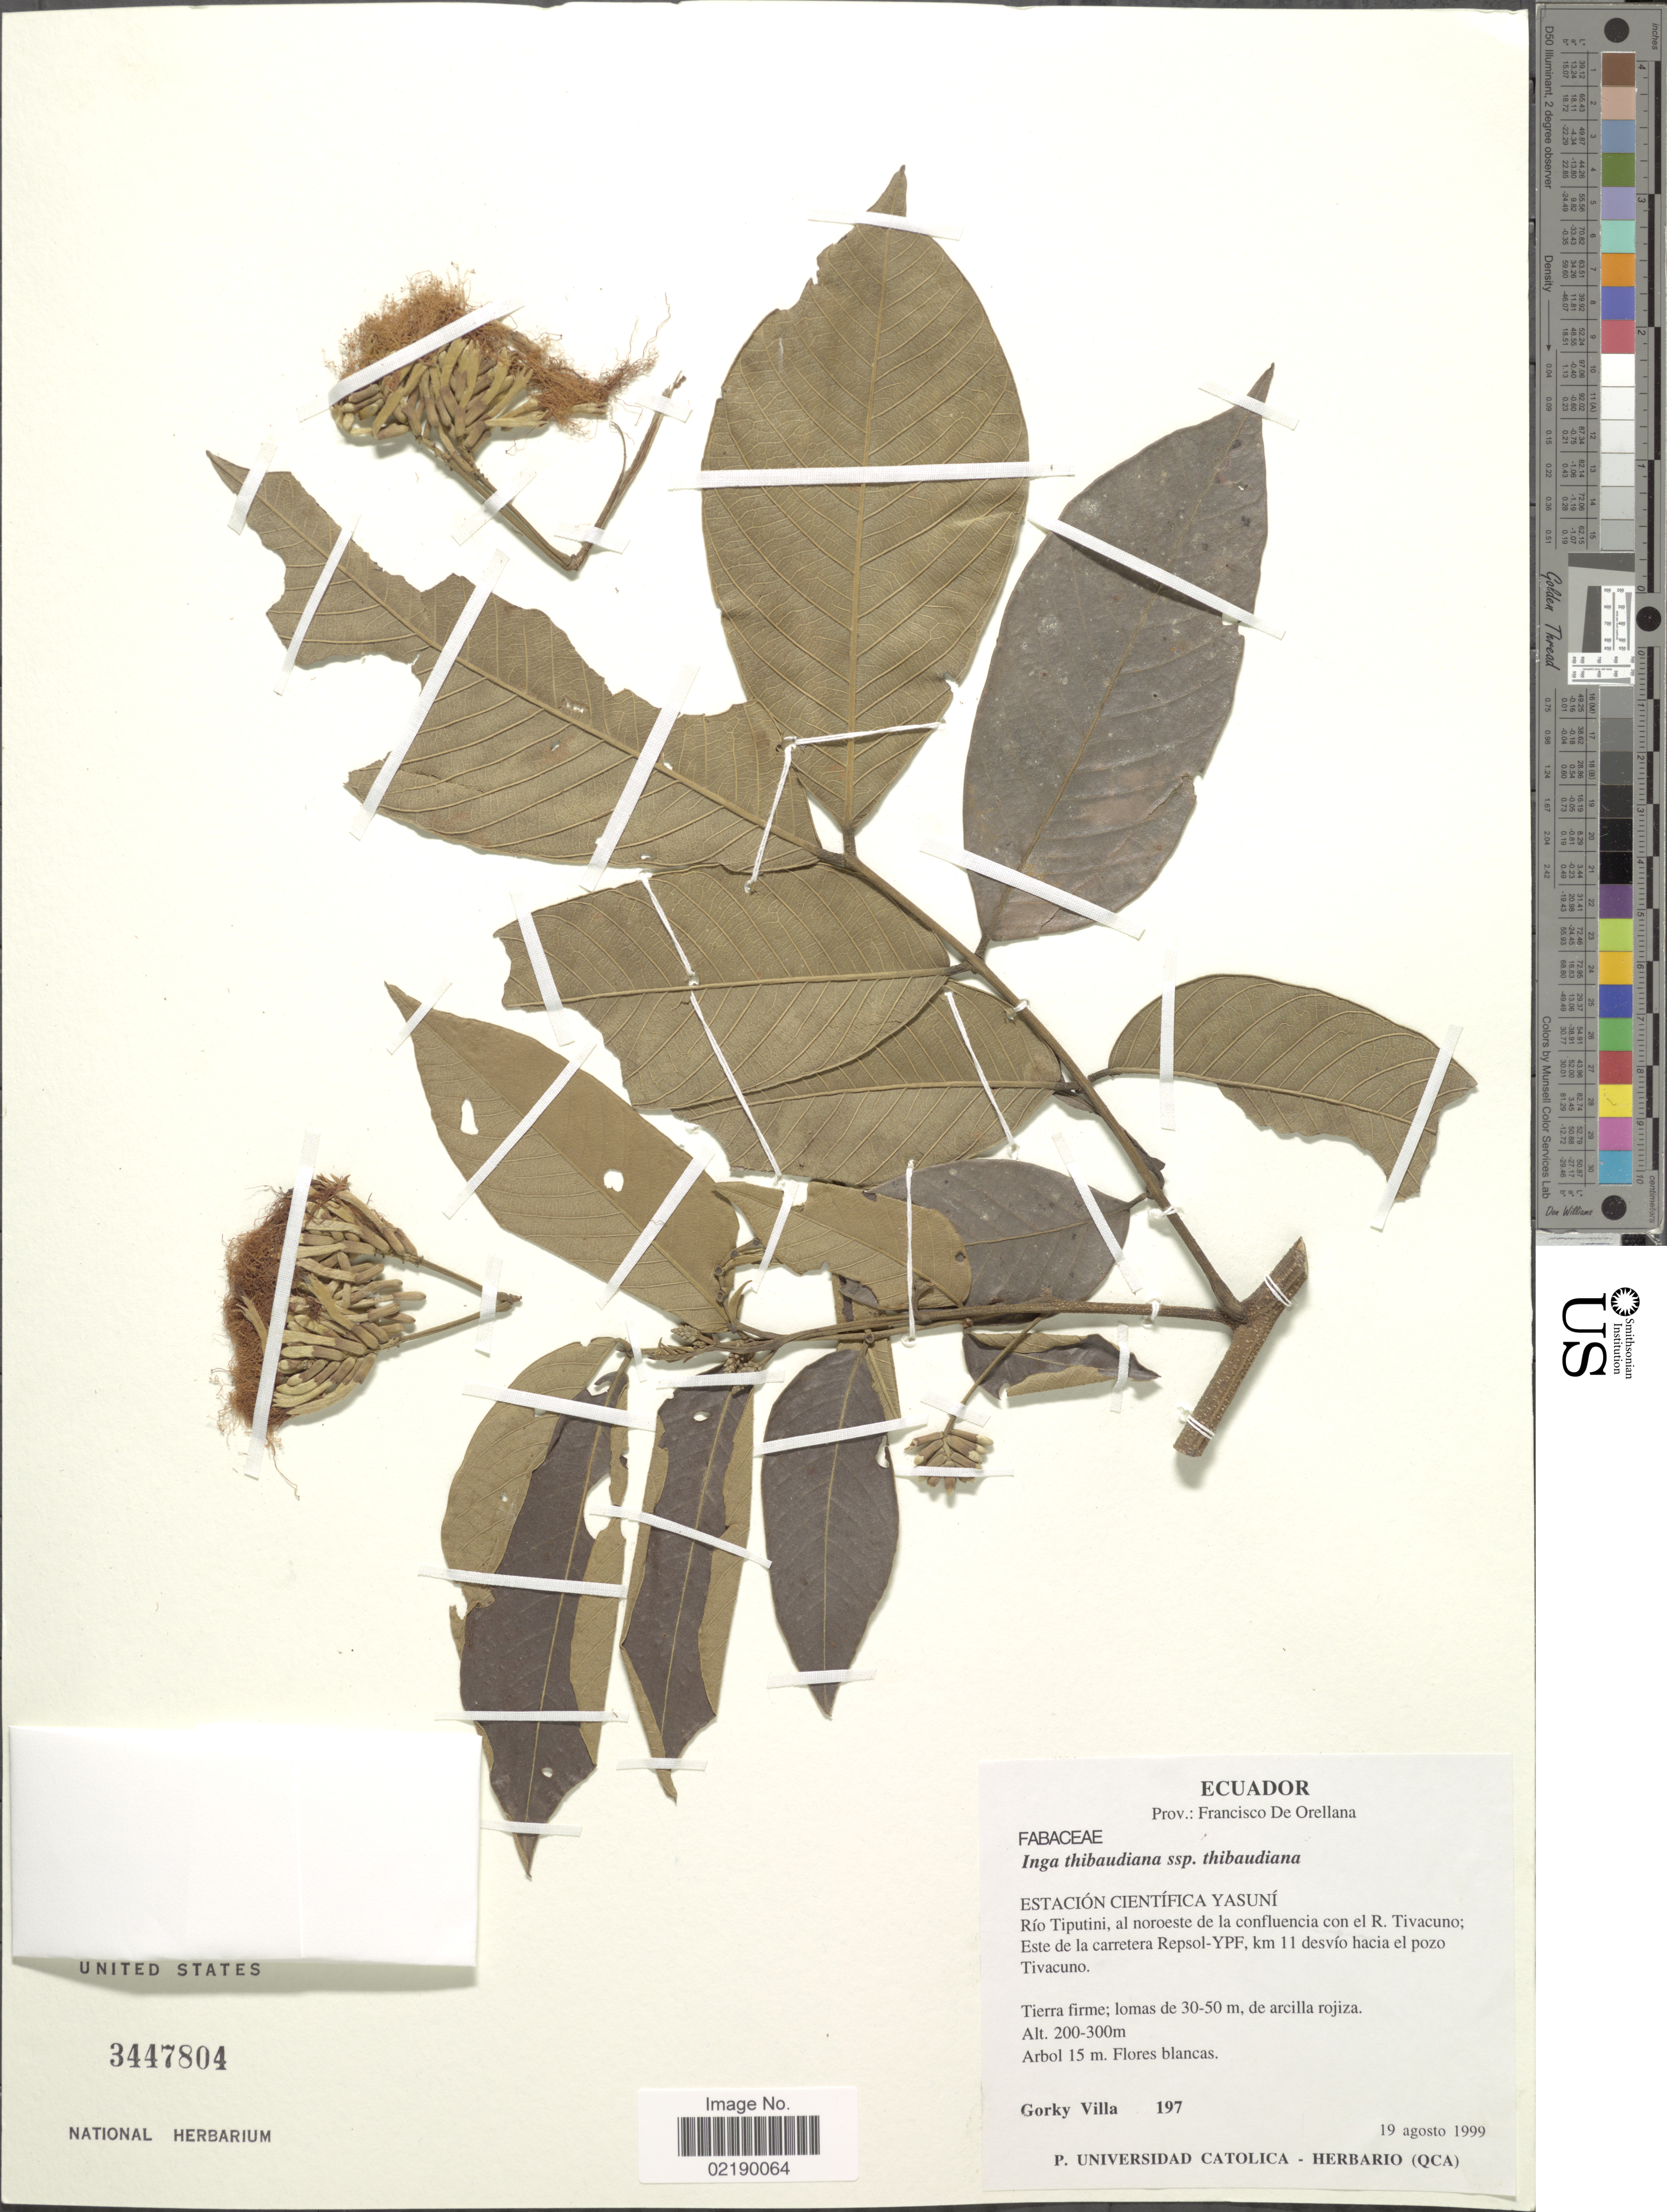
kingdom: Plantae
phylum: Tracheophyta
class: Magnoliopsida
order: Fabales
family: Fabaceae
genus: Inga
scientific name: Inga thibaudiana subsp. thibaudiana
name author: DC.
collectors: G. Villa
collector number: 197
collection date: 1999-08-19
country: Ecuador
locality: Prov. Francisco De Orellana, Estacion Cientifica Yasuni, Rio Tiputini, al noroeste de la confluencia con el R. Tivacuno; Este de la carretera Repsol - YPF, km 11 desvio hacia el pozo Tivacuno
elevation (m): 200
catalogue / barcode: US 3447804